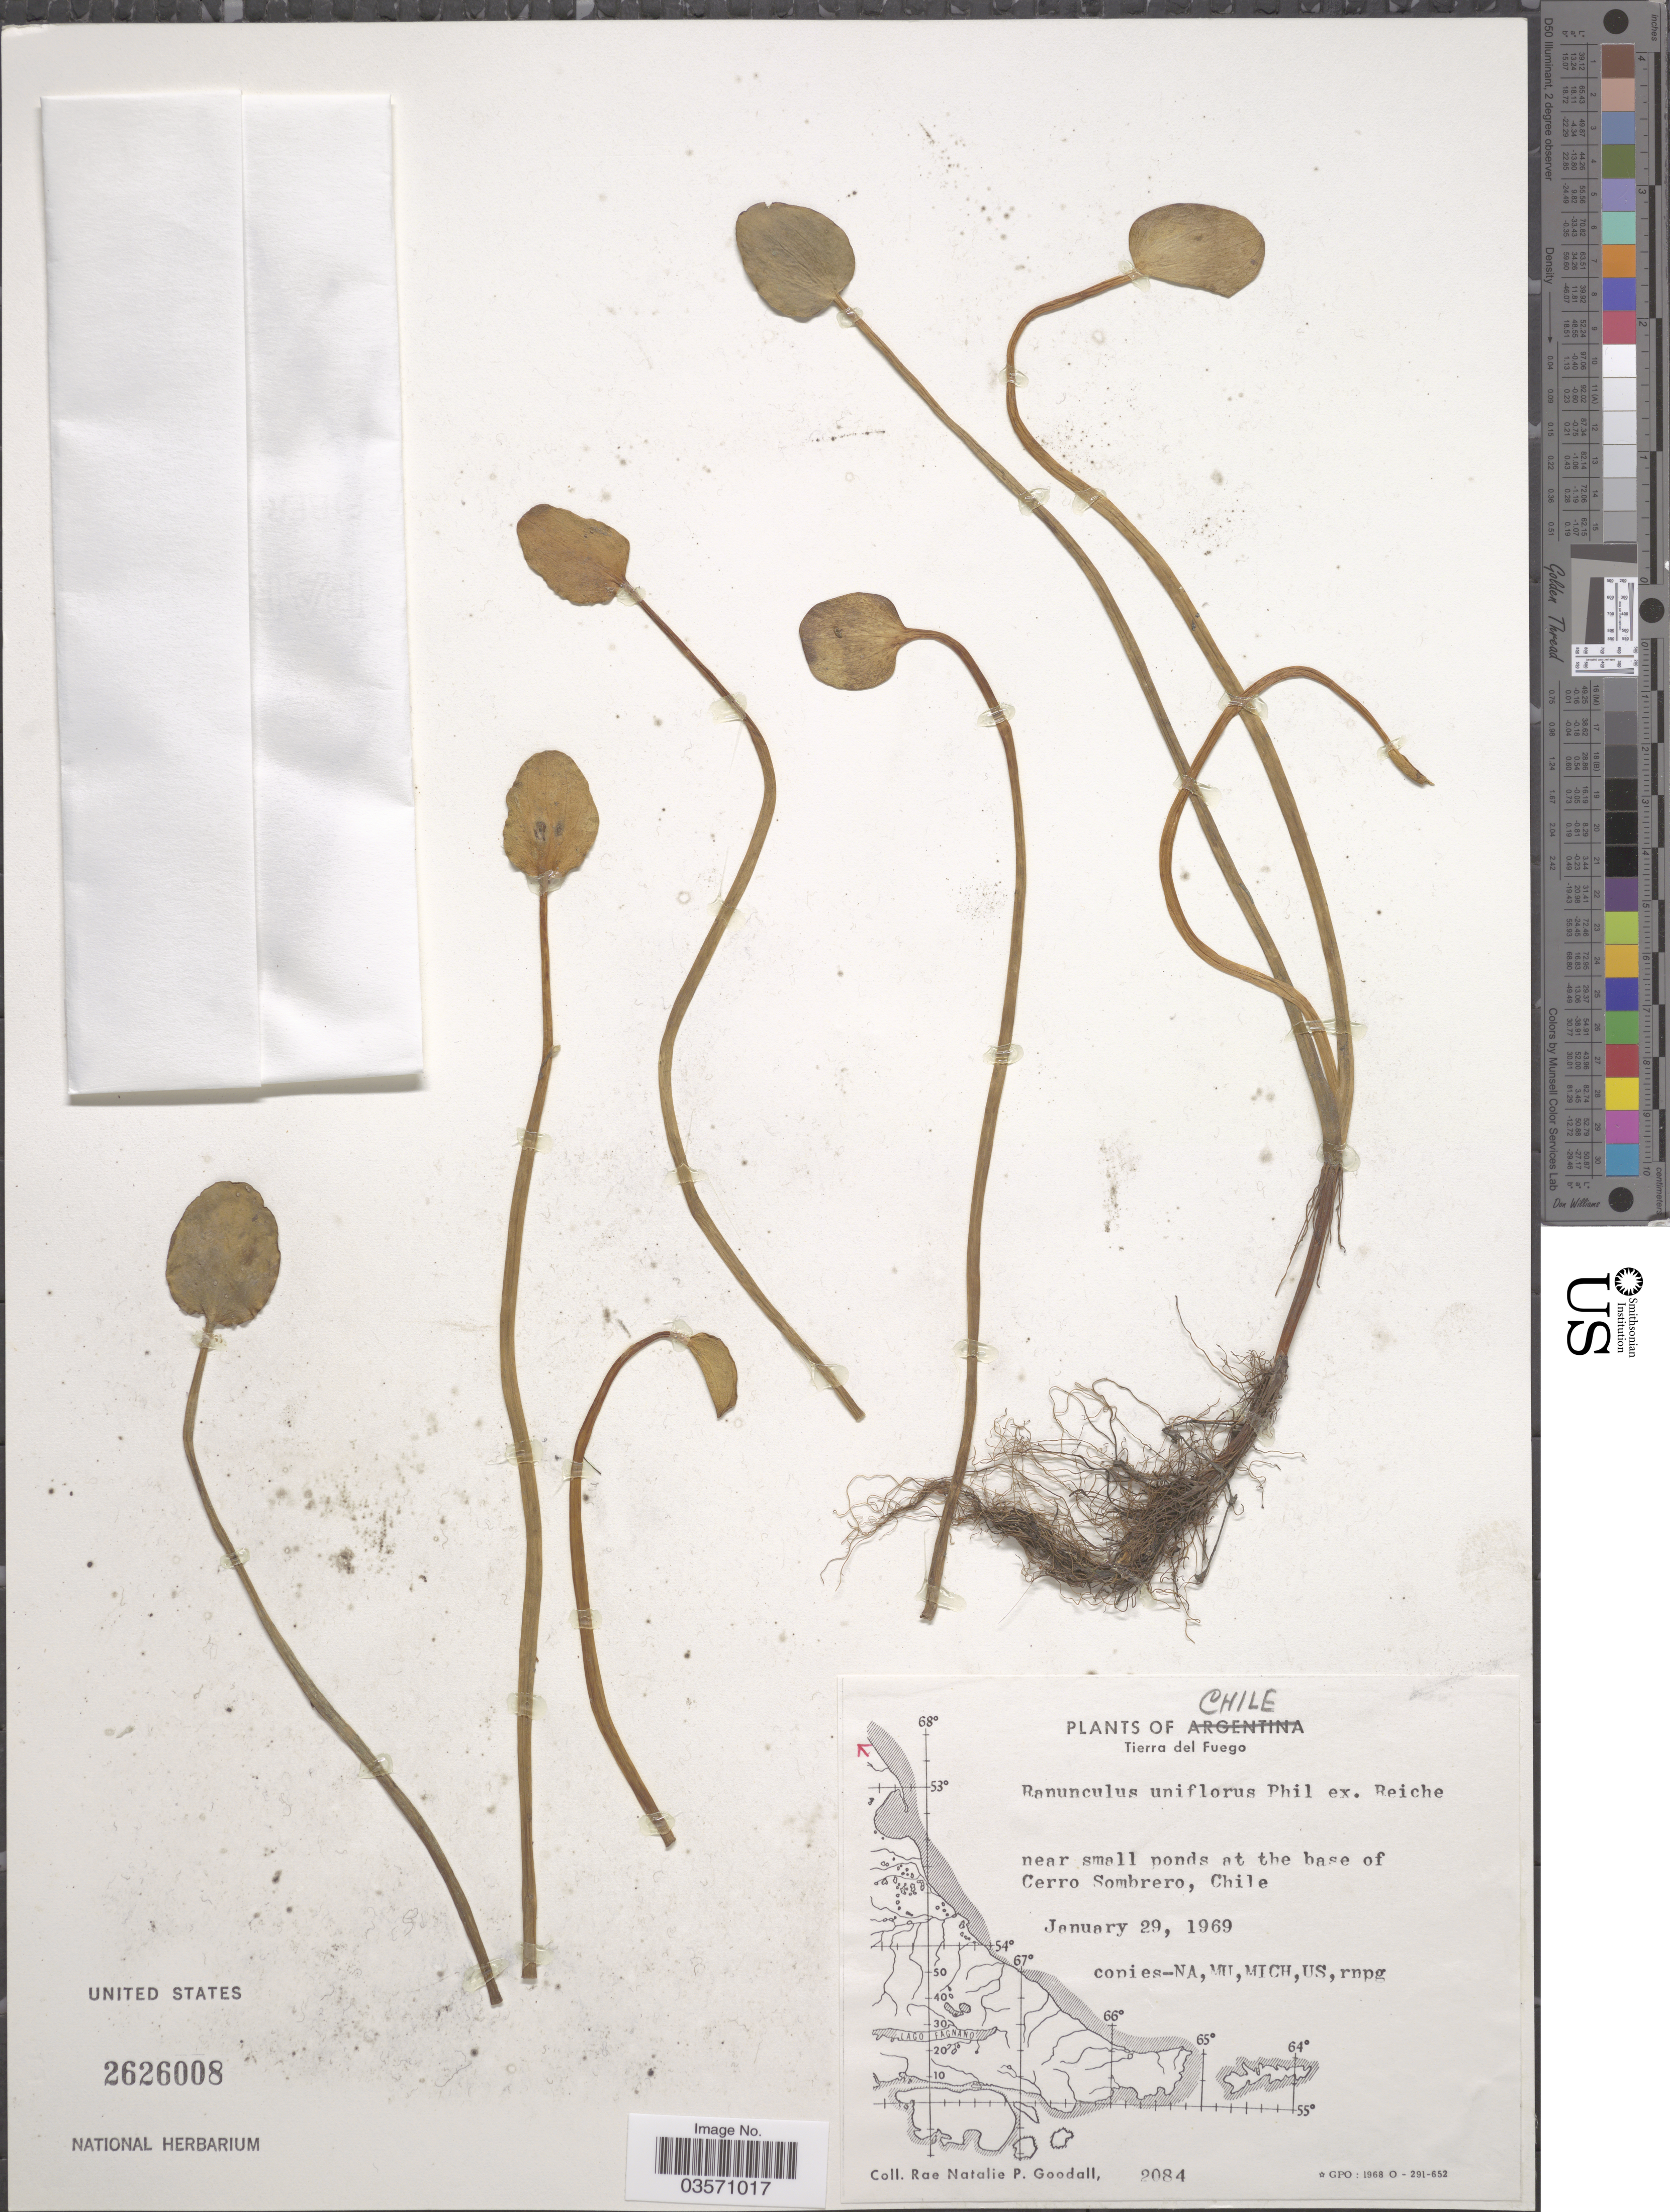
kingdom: Plantae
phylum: Tracheophyta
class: Magnoliopsida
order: Ranunculales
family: Ranunculaceae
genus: Ranunculus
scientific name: Ranunculus uniflorus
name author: Phil. ex Reiche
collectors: R. Goodall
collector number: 2084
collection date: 1969-01-29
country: Argentina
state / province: Tierra del Fuego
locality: Near small ponds at the base of Cerro Sombrero.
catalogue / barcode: US 2626008